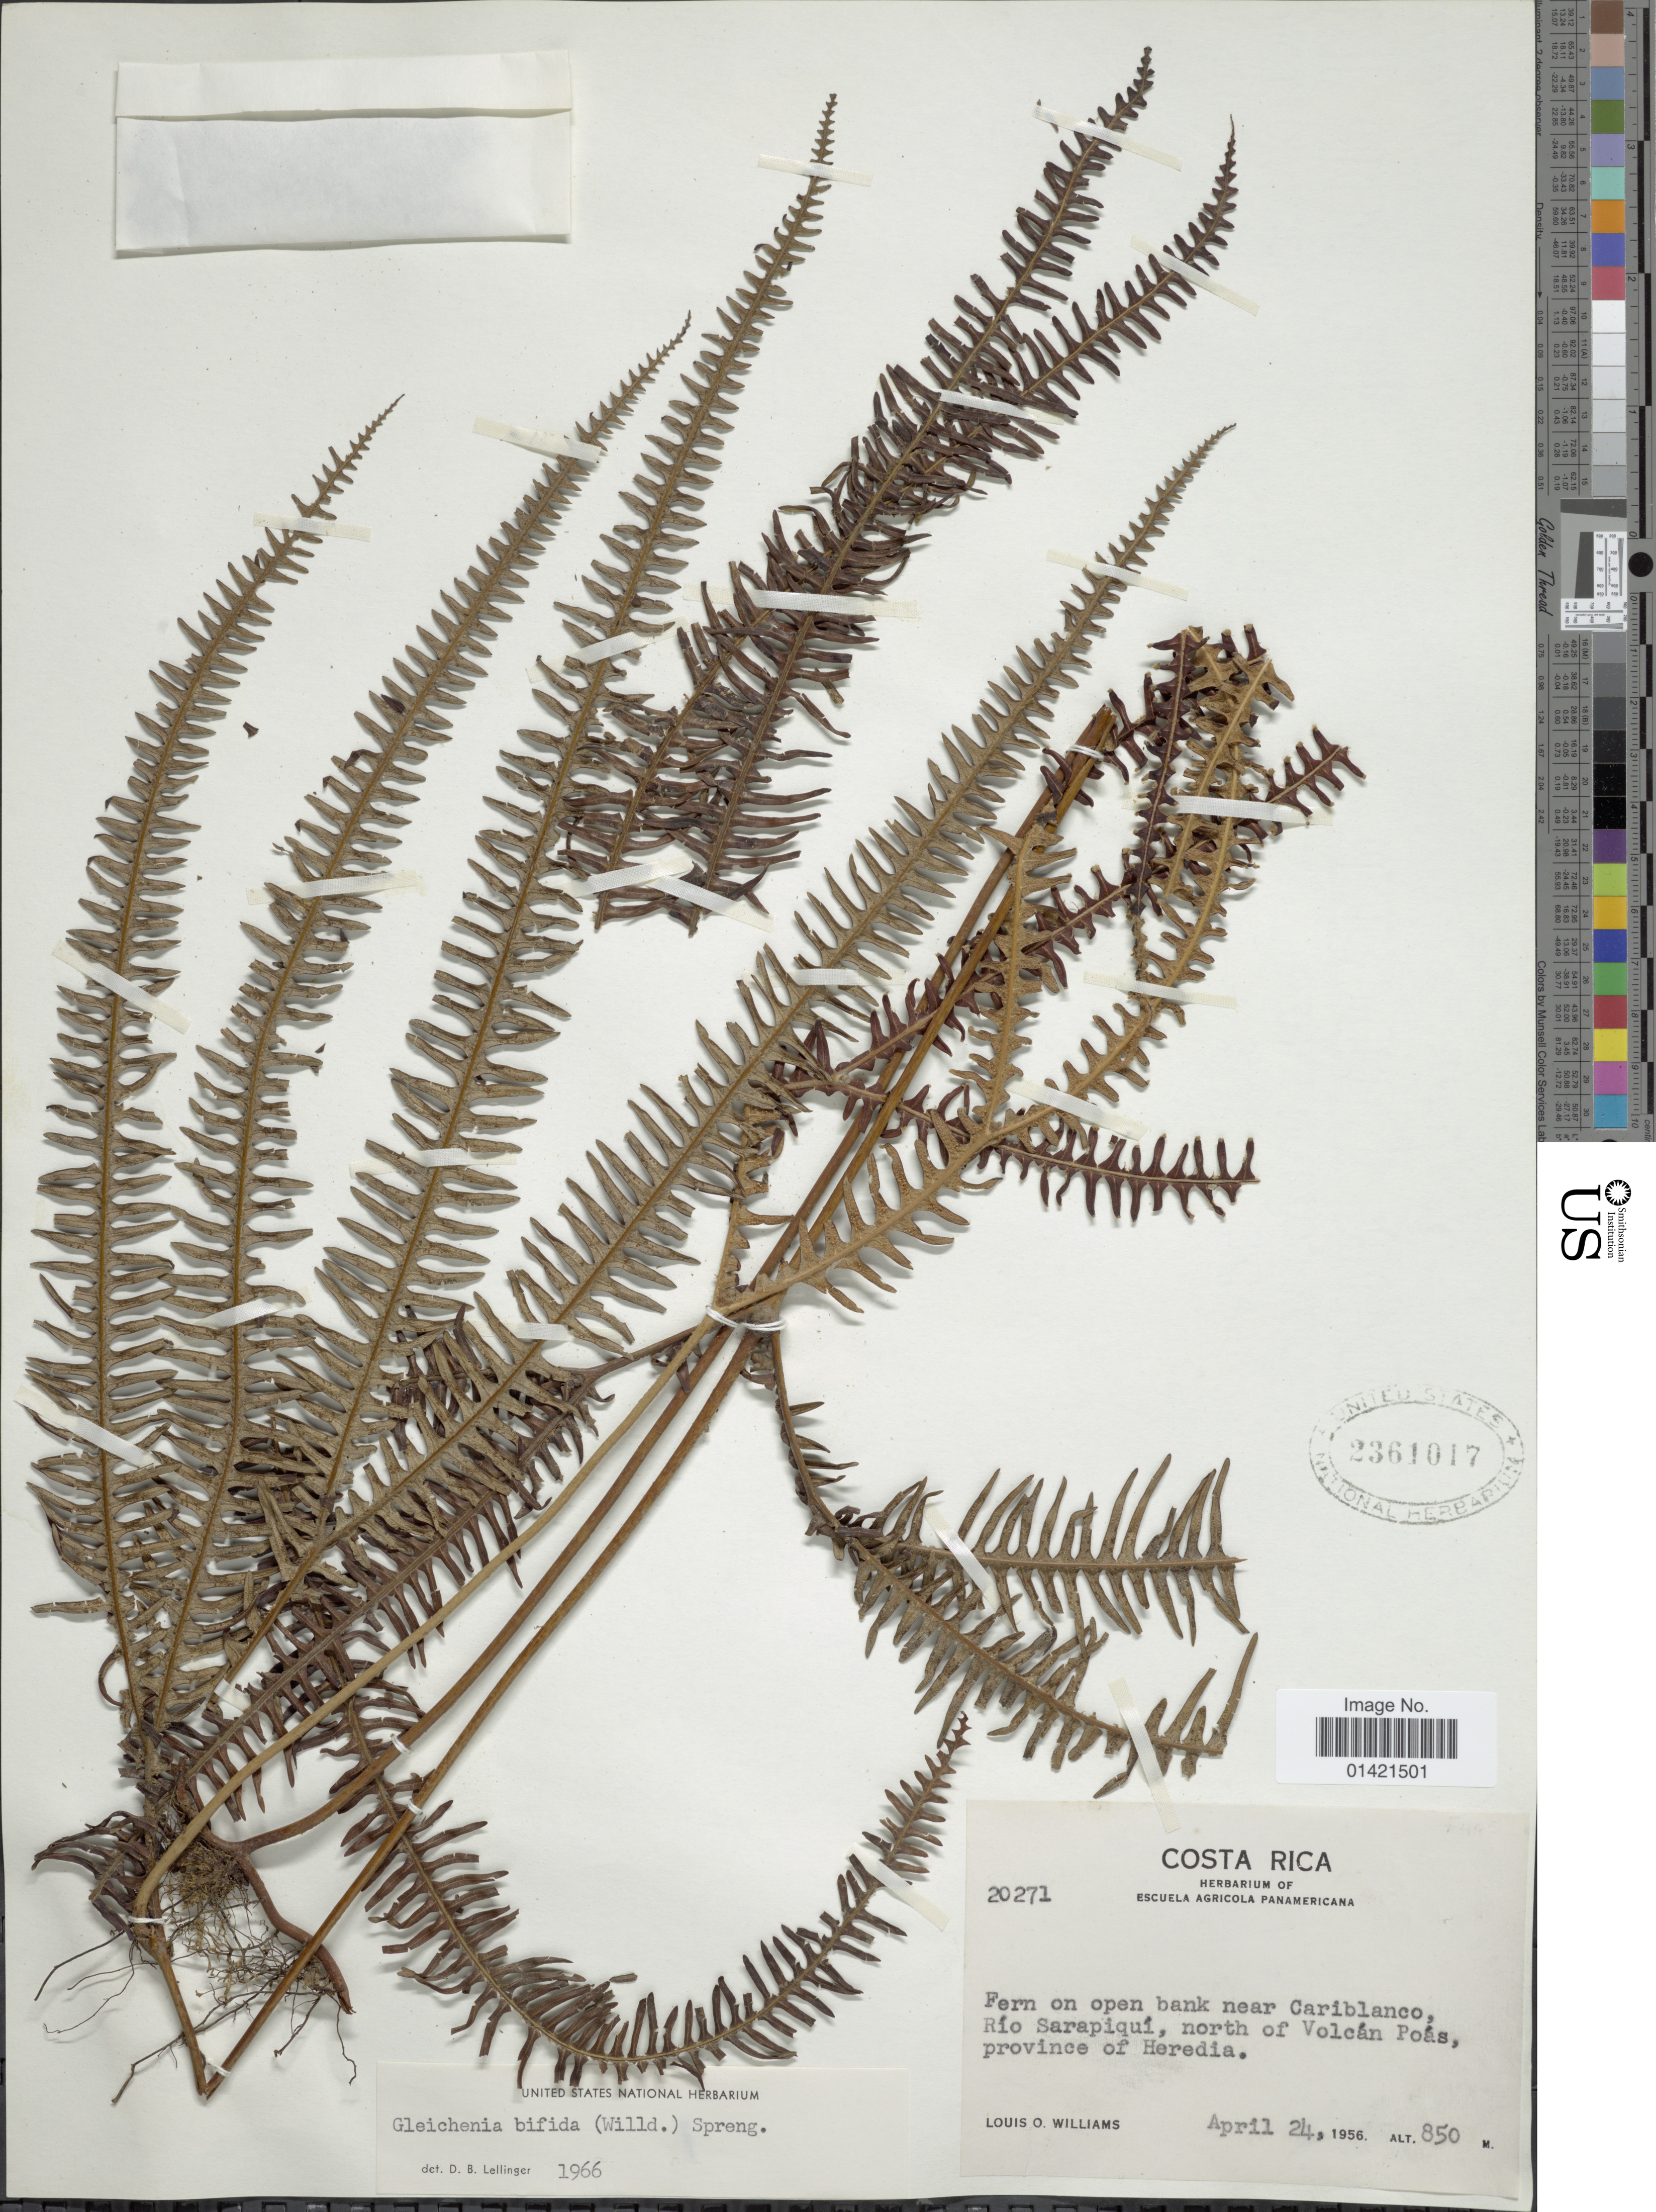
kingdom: Plantae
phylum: Tracheophyta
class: Polypodiopsida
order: Gleicheniales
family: Gleicheniaceae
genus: Sticherus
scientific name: Sticherus bifidus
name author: (Willd.) Ching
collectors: L. O. Williams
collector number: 20271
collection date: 1956-04-24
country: Costa Rica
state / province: Heredia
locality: Fern on open bank near Cariblanco, Rio Sarapiqui, north of Volcan Poas, province of Heredia.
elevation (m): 850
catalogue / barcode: US 2361017